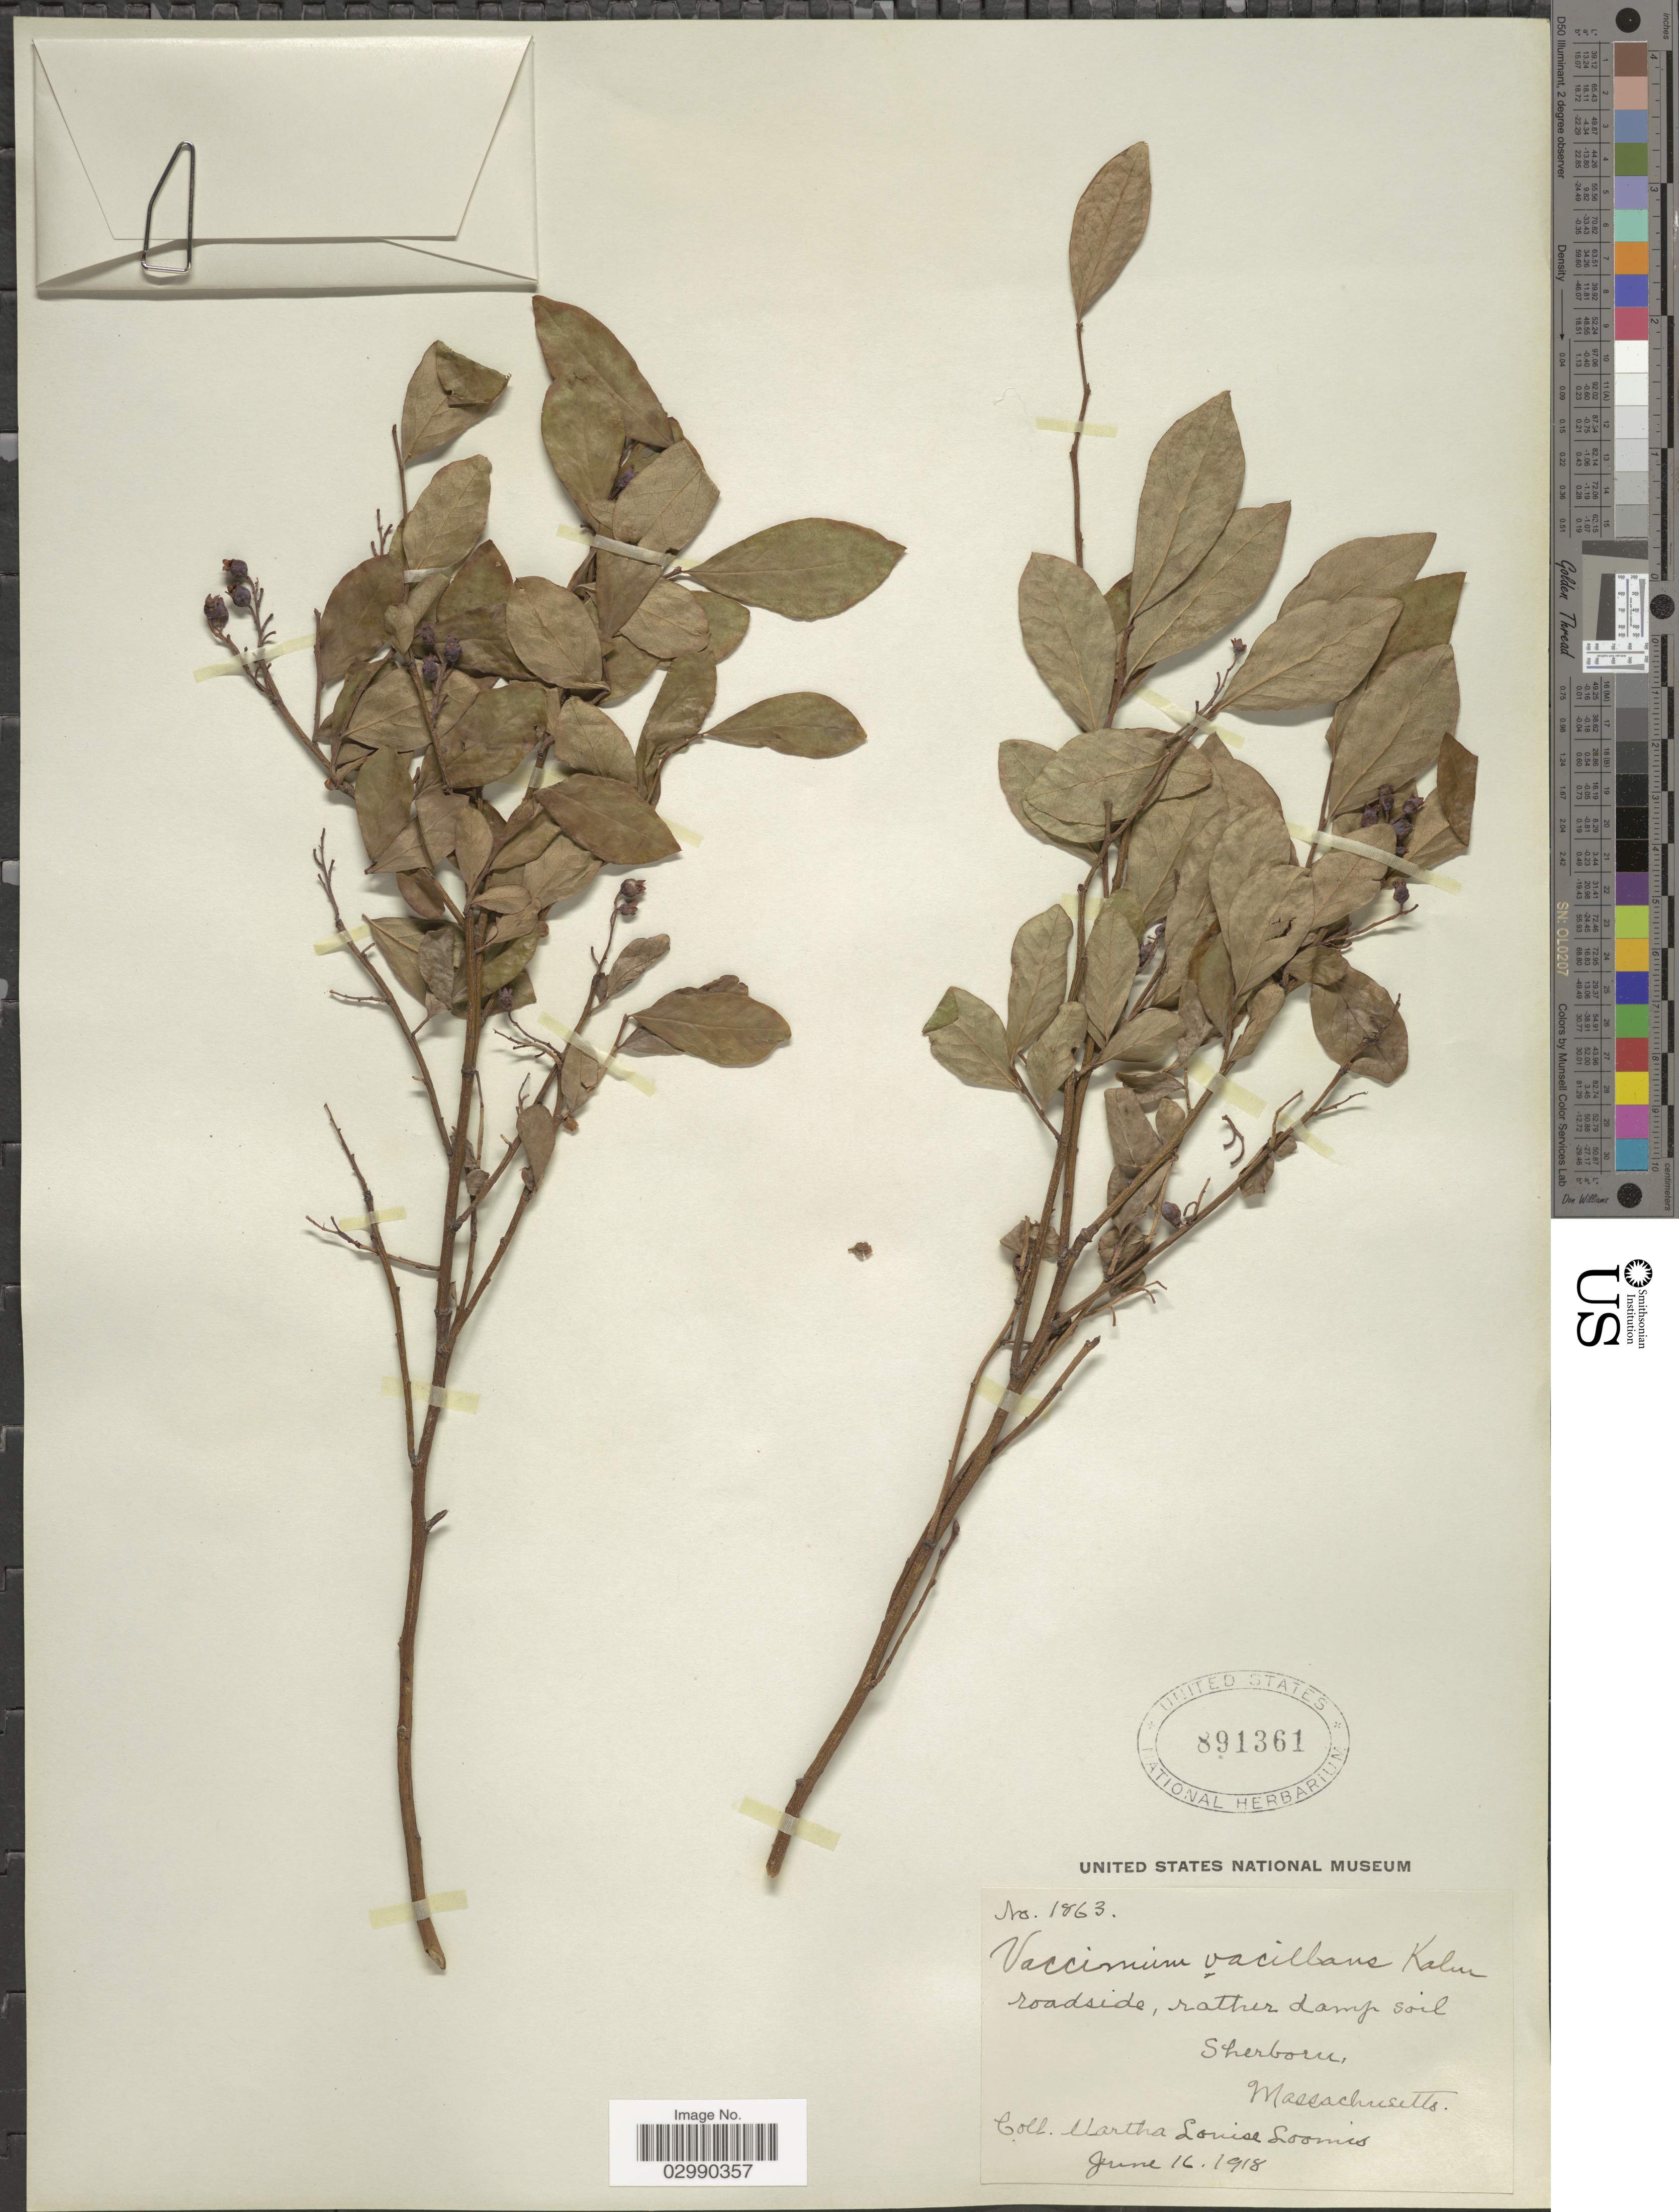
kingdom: Plantae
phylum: Tracheophyta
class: Magnoliopsida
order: Ericales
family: Ericaceae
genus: Vaccinium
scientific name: Vaccinium vacillans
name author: Kalm ex Torr.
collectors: M. L. Loomis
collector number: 1863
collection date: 1918-06-16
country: United States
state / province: Massachusetts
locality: Sherborn.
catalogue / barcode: US 891361